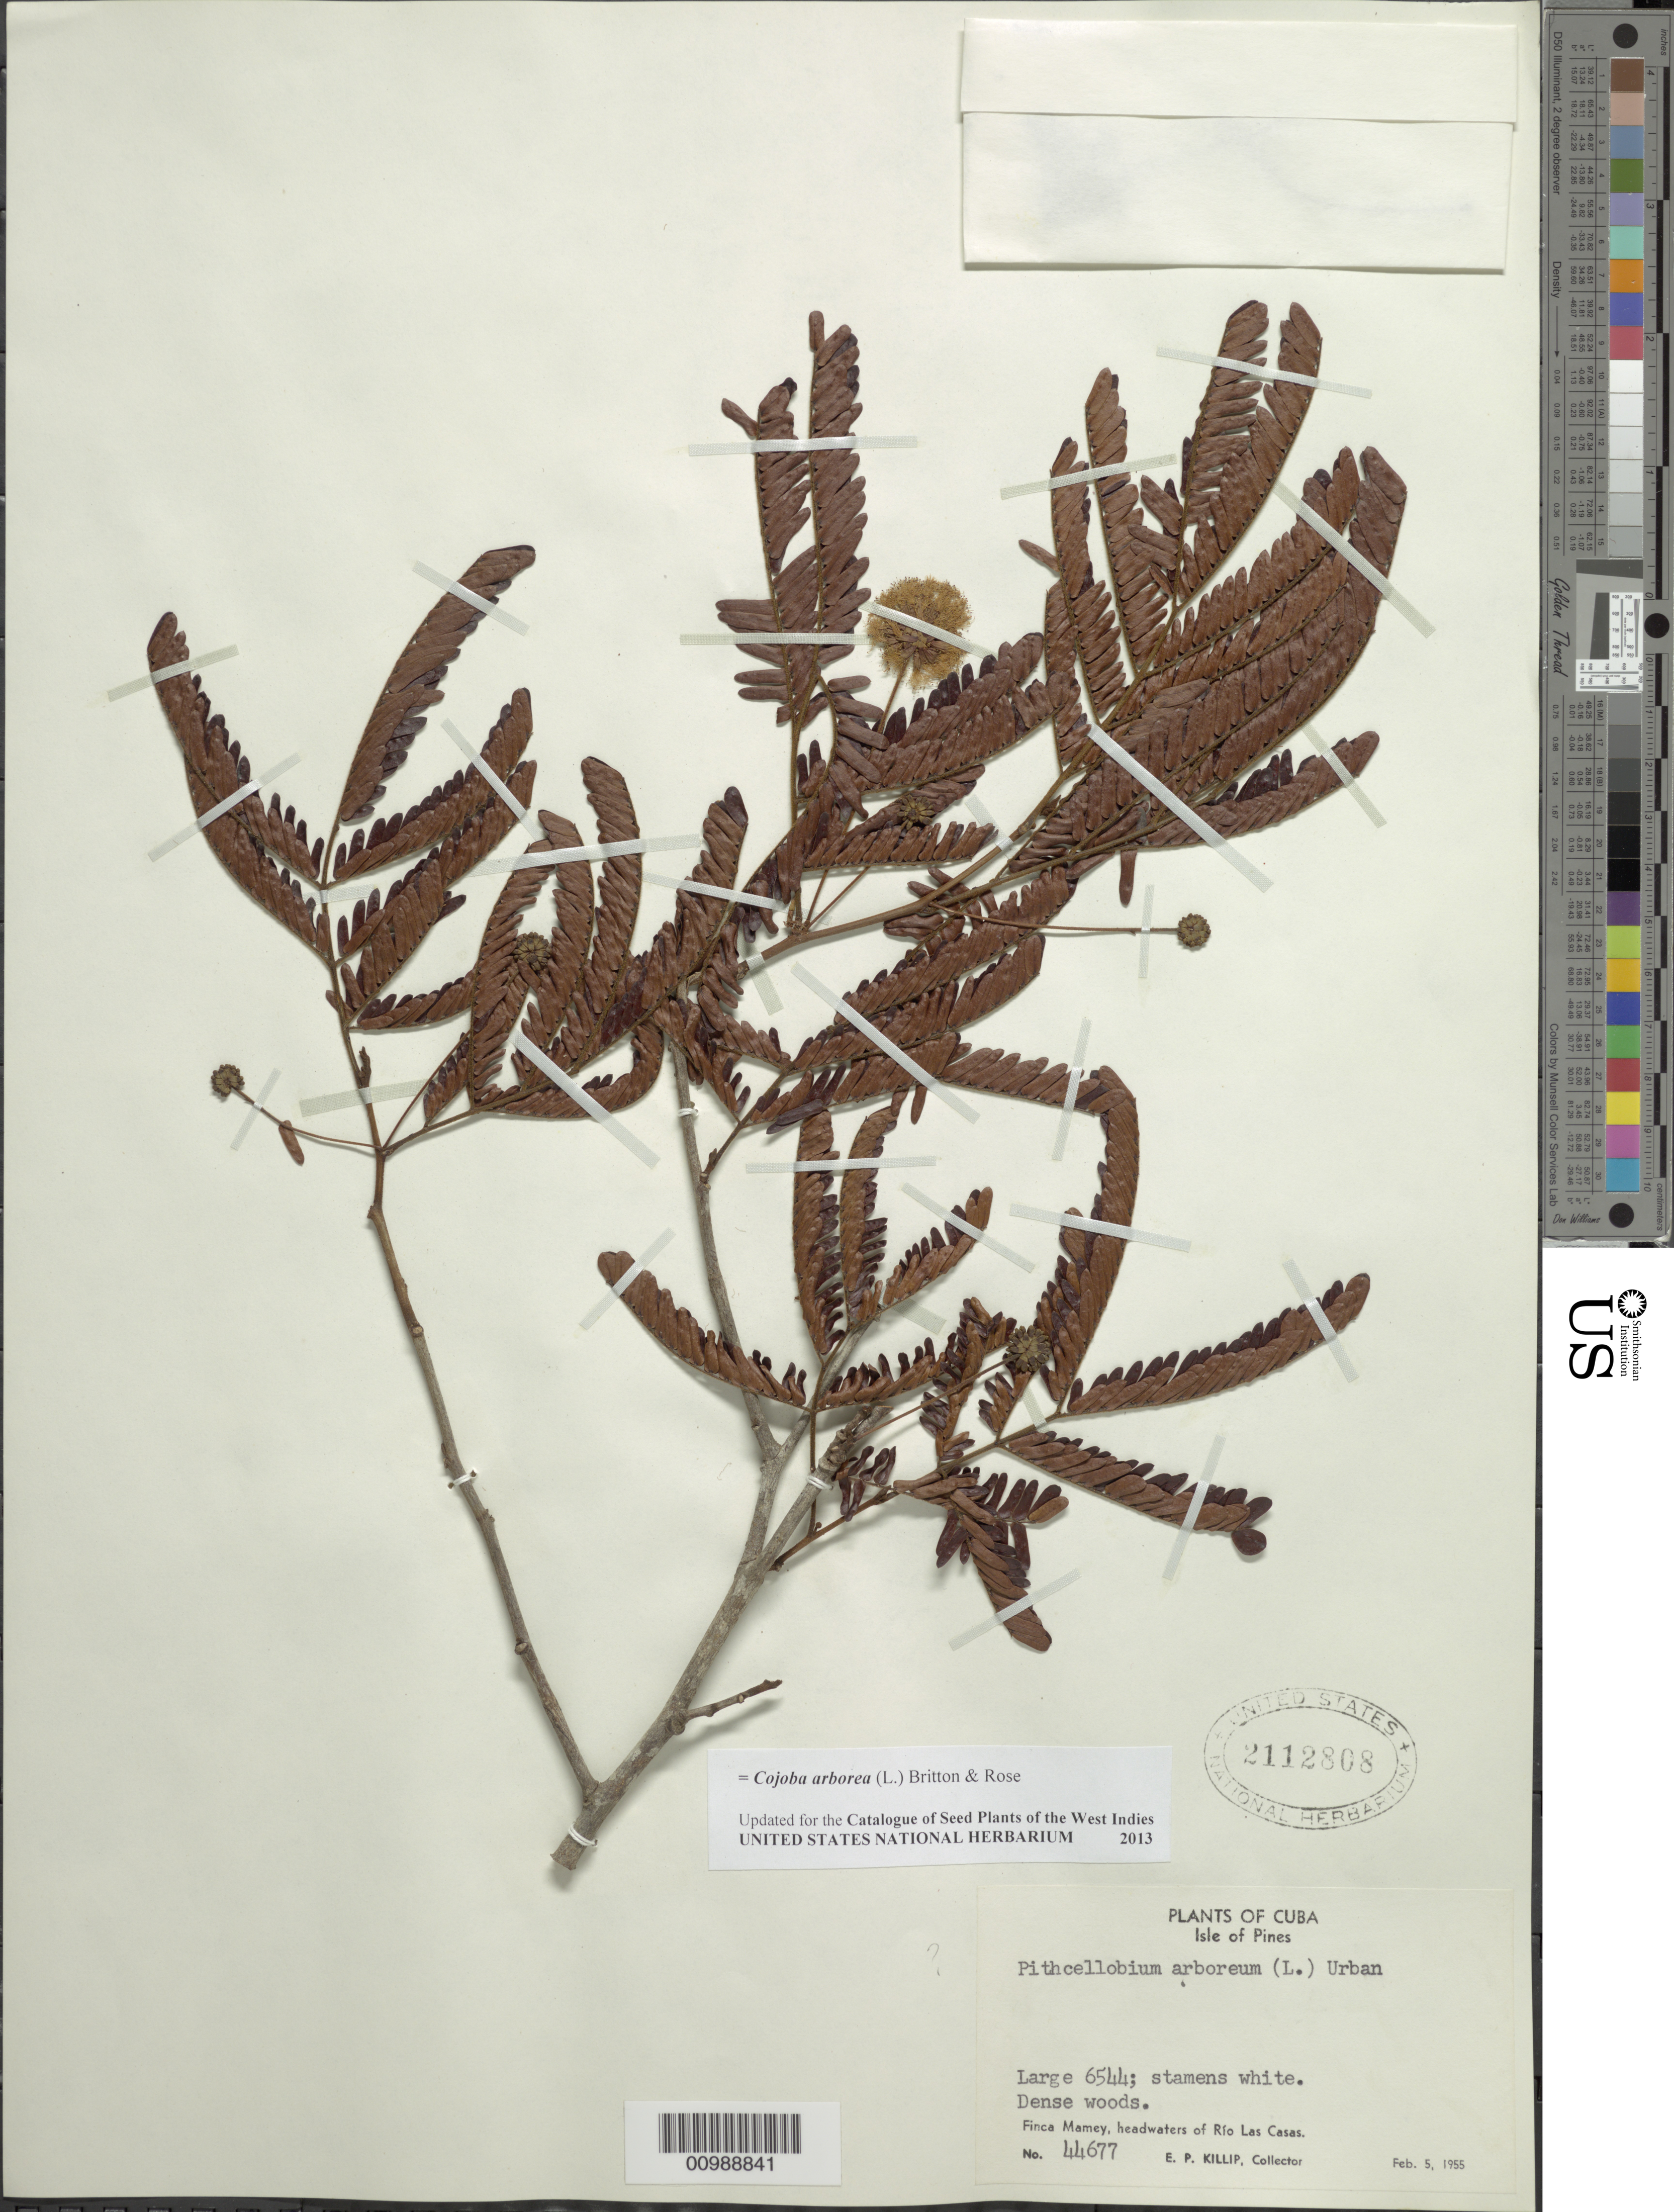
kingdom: Plantae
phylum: Tracheophyta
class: Magnoliopsida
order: Fabales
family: Fabaceae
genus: Cojoba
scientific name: Cojoba arborea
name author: (L.) Britton & Rose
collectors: E. P. Killip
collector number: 44677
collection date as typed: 05 Feb 1955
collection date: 1955-02-05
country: Cuba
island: Isla de la Juventud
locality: Isle of Pines, Finca Mamey; headwaters of Rio Las Casas Dense woods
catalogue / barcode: US 2112808